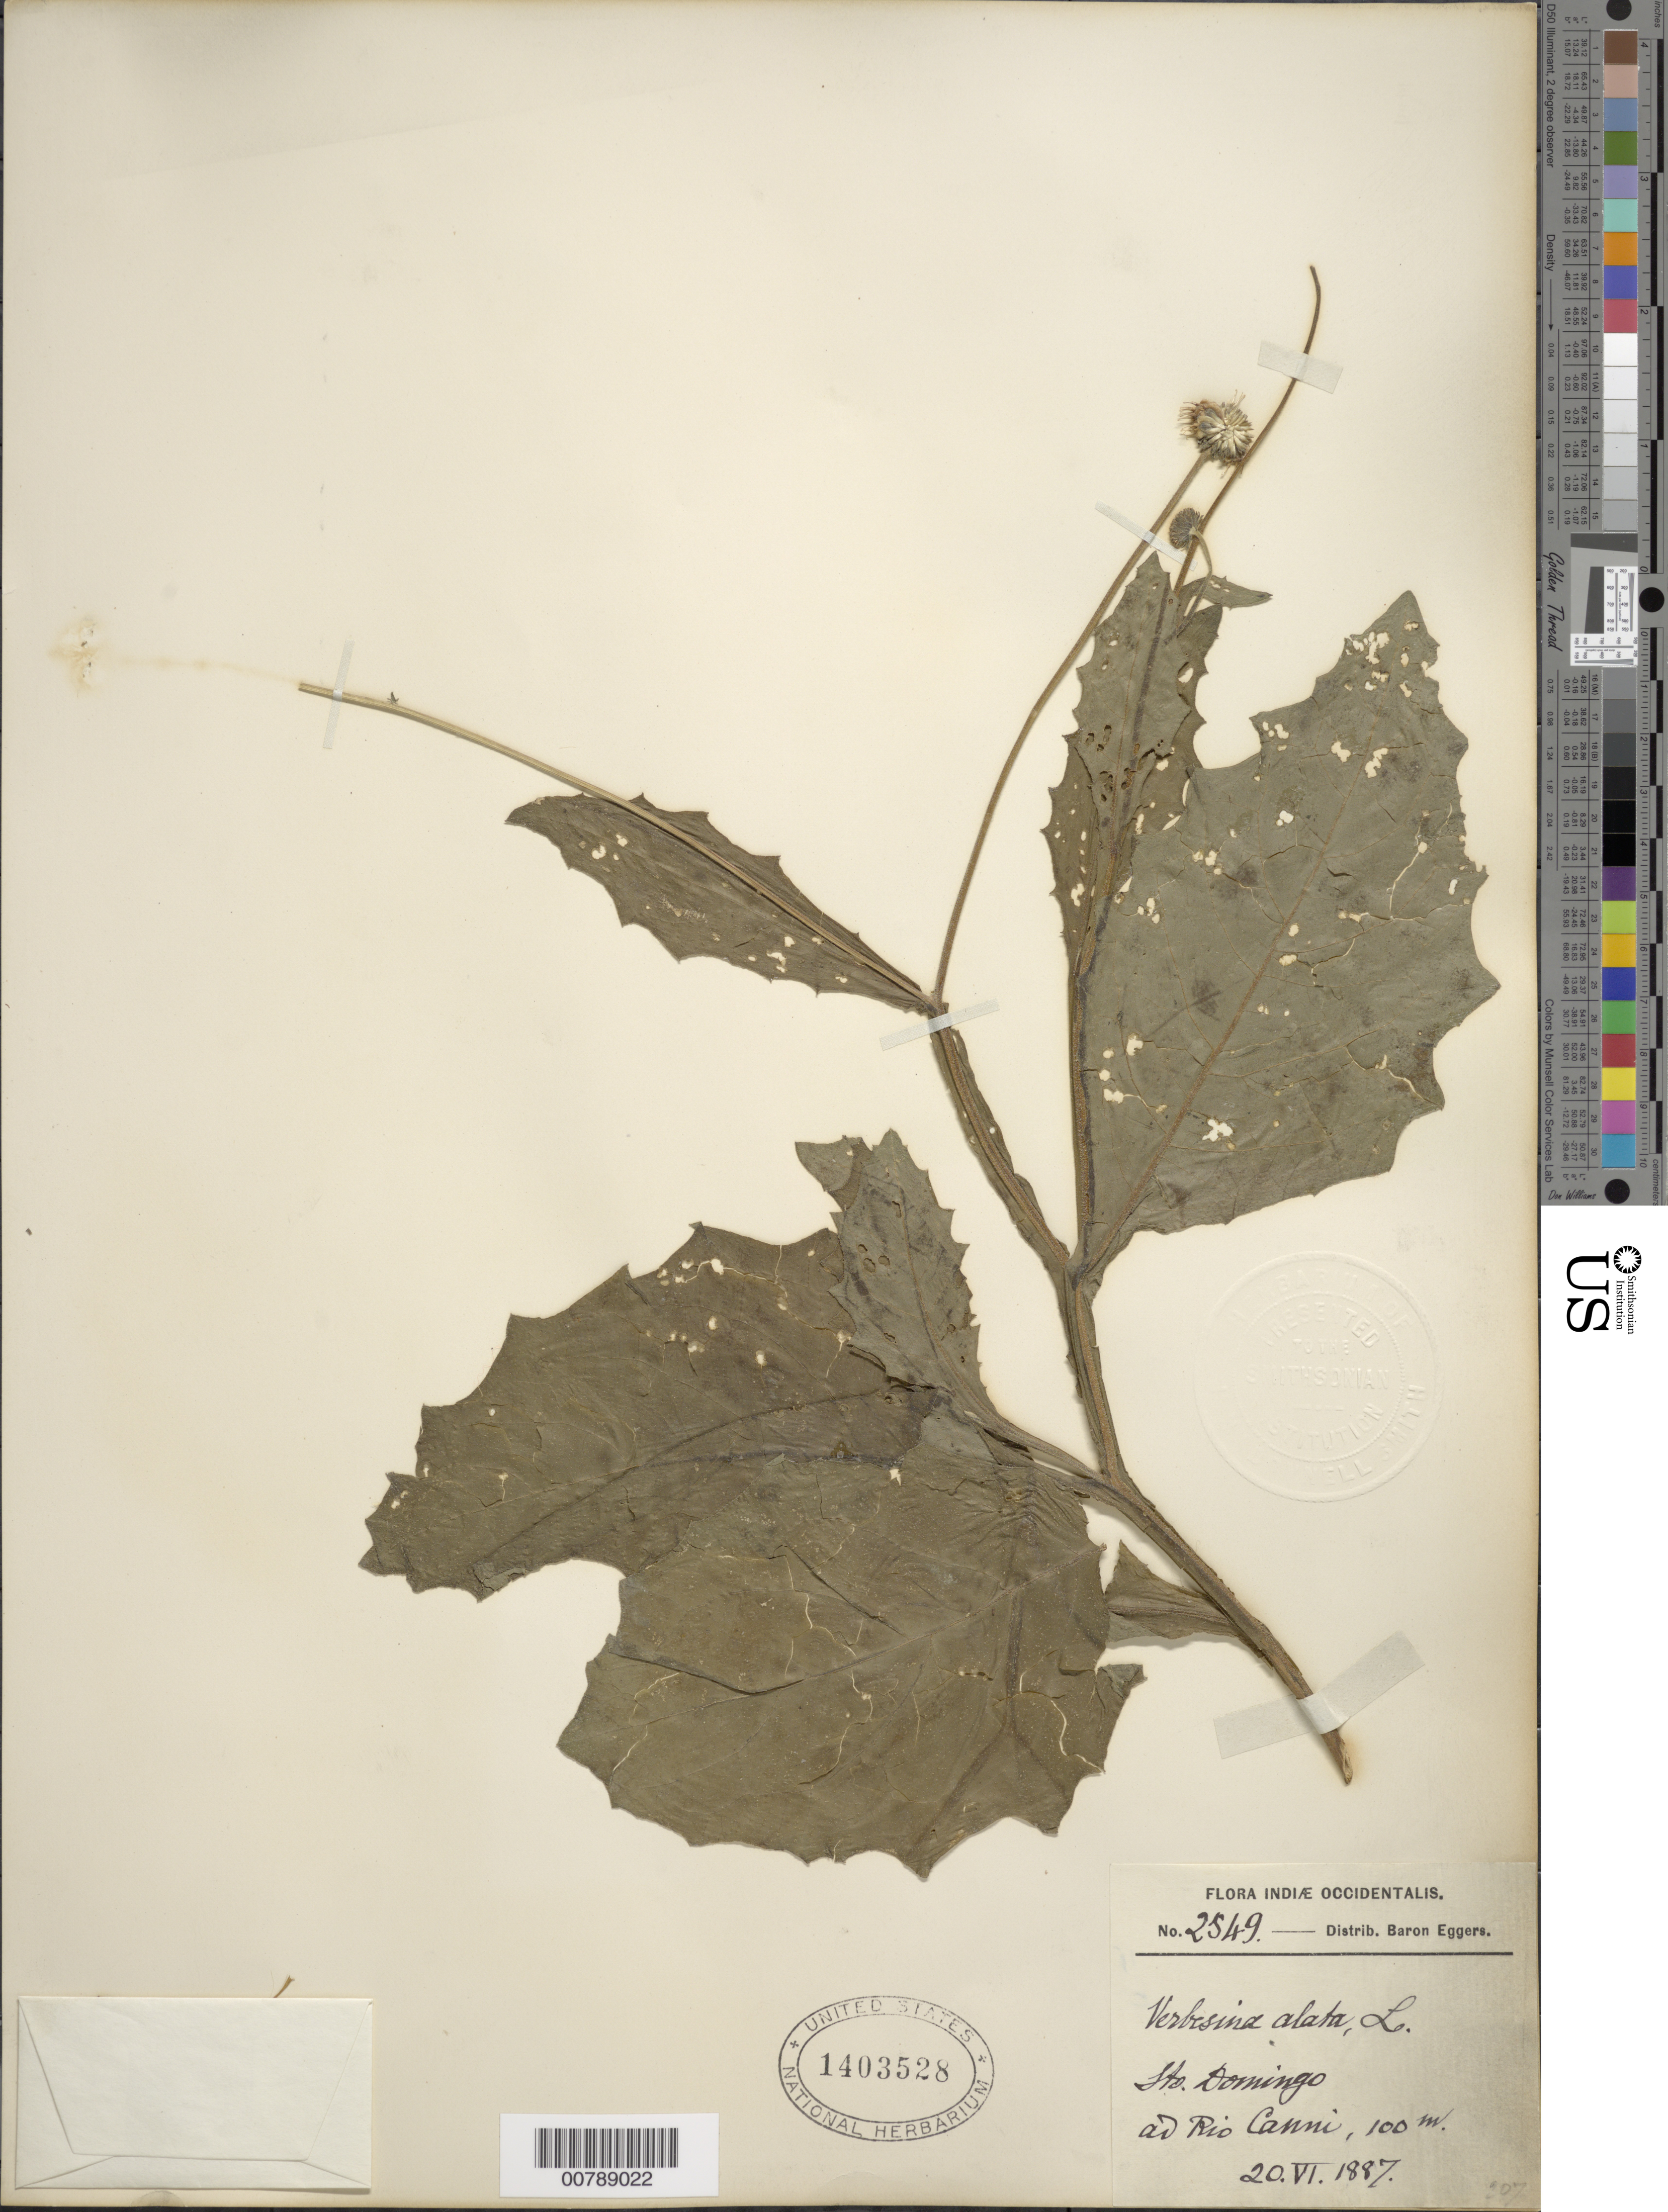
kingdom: Plantae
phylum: Tracheophyta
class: Magnoliopsida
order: Asterales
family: Asteraceae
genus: Verbesina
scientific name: Verbesina alata var. alata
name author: L.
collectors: H. F. A. von Eggers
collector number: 2549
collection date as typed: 20 Jun 1887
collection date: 1887-06-20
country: Dominican Republic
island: Hispaniola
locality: Santo Domingo au Rio Canni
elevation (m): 100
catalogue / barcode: US 1403528